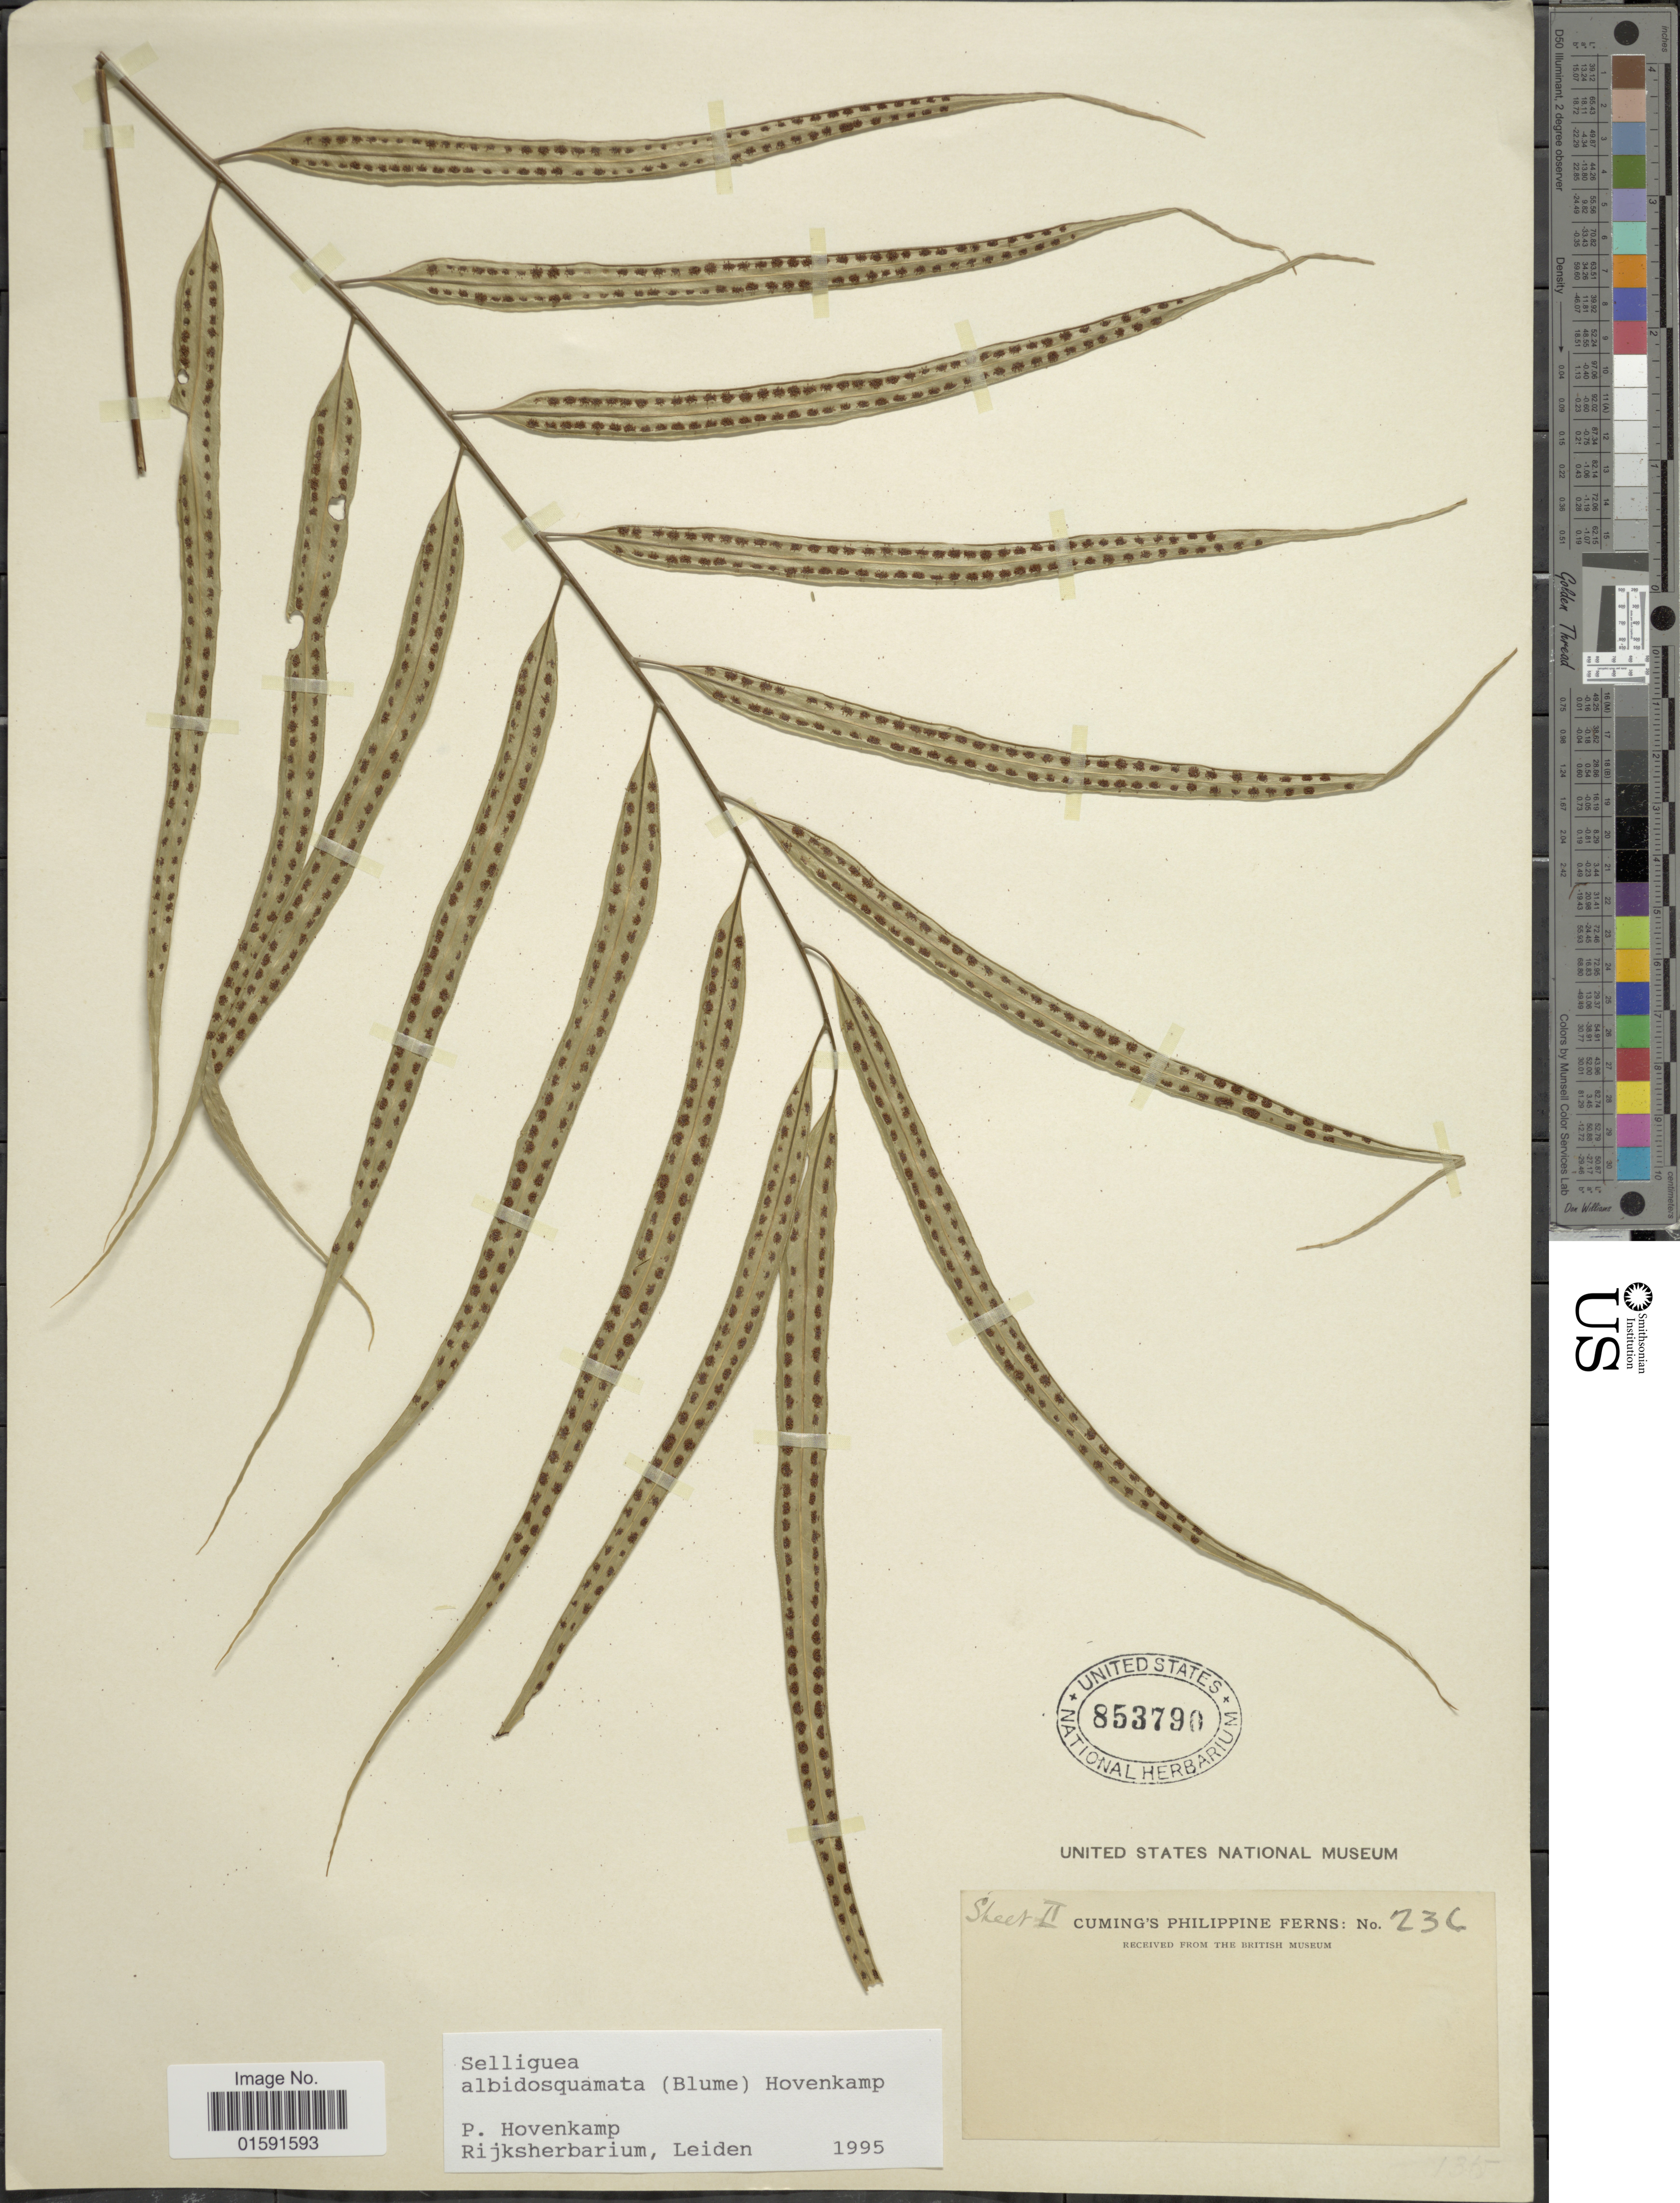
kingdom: Plantae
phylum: Tracheophyta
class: Polypodiopsida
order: Polypodiales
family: Polypodiaceae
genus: Selliguea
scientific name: Selliguea albidosquamata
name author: (Blume) Parris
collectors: -. Cuming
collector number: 236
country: Philippines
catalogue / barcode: US 853790